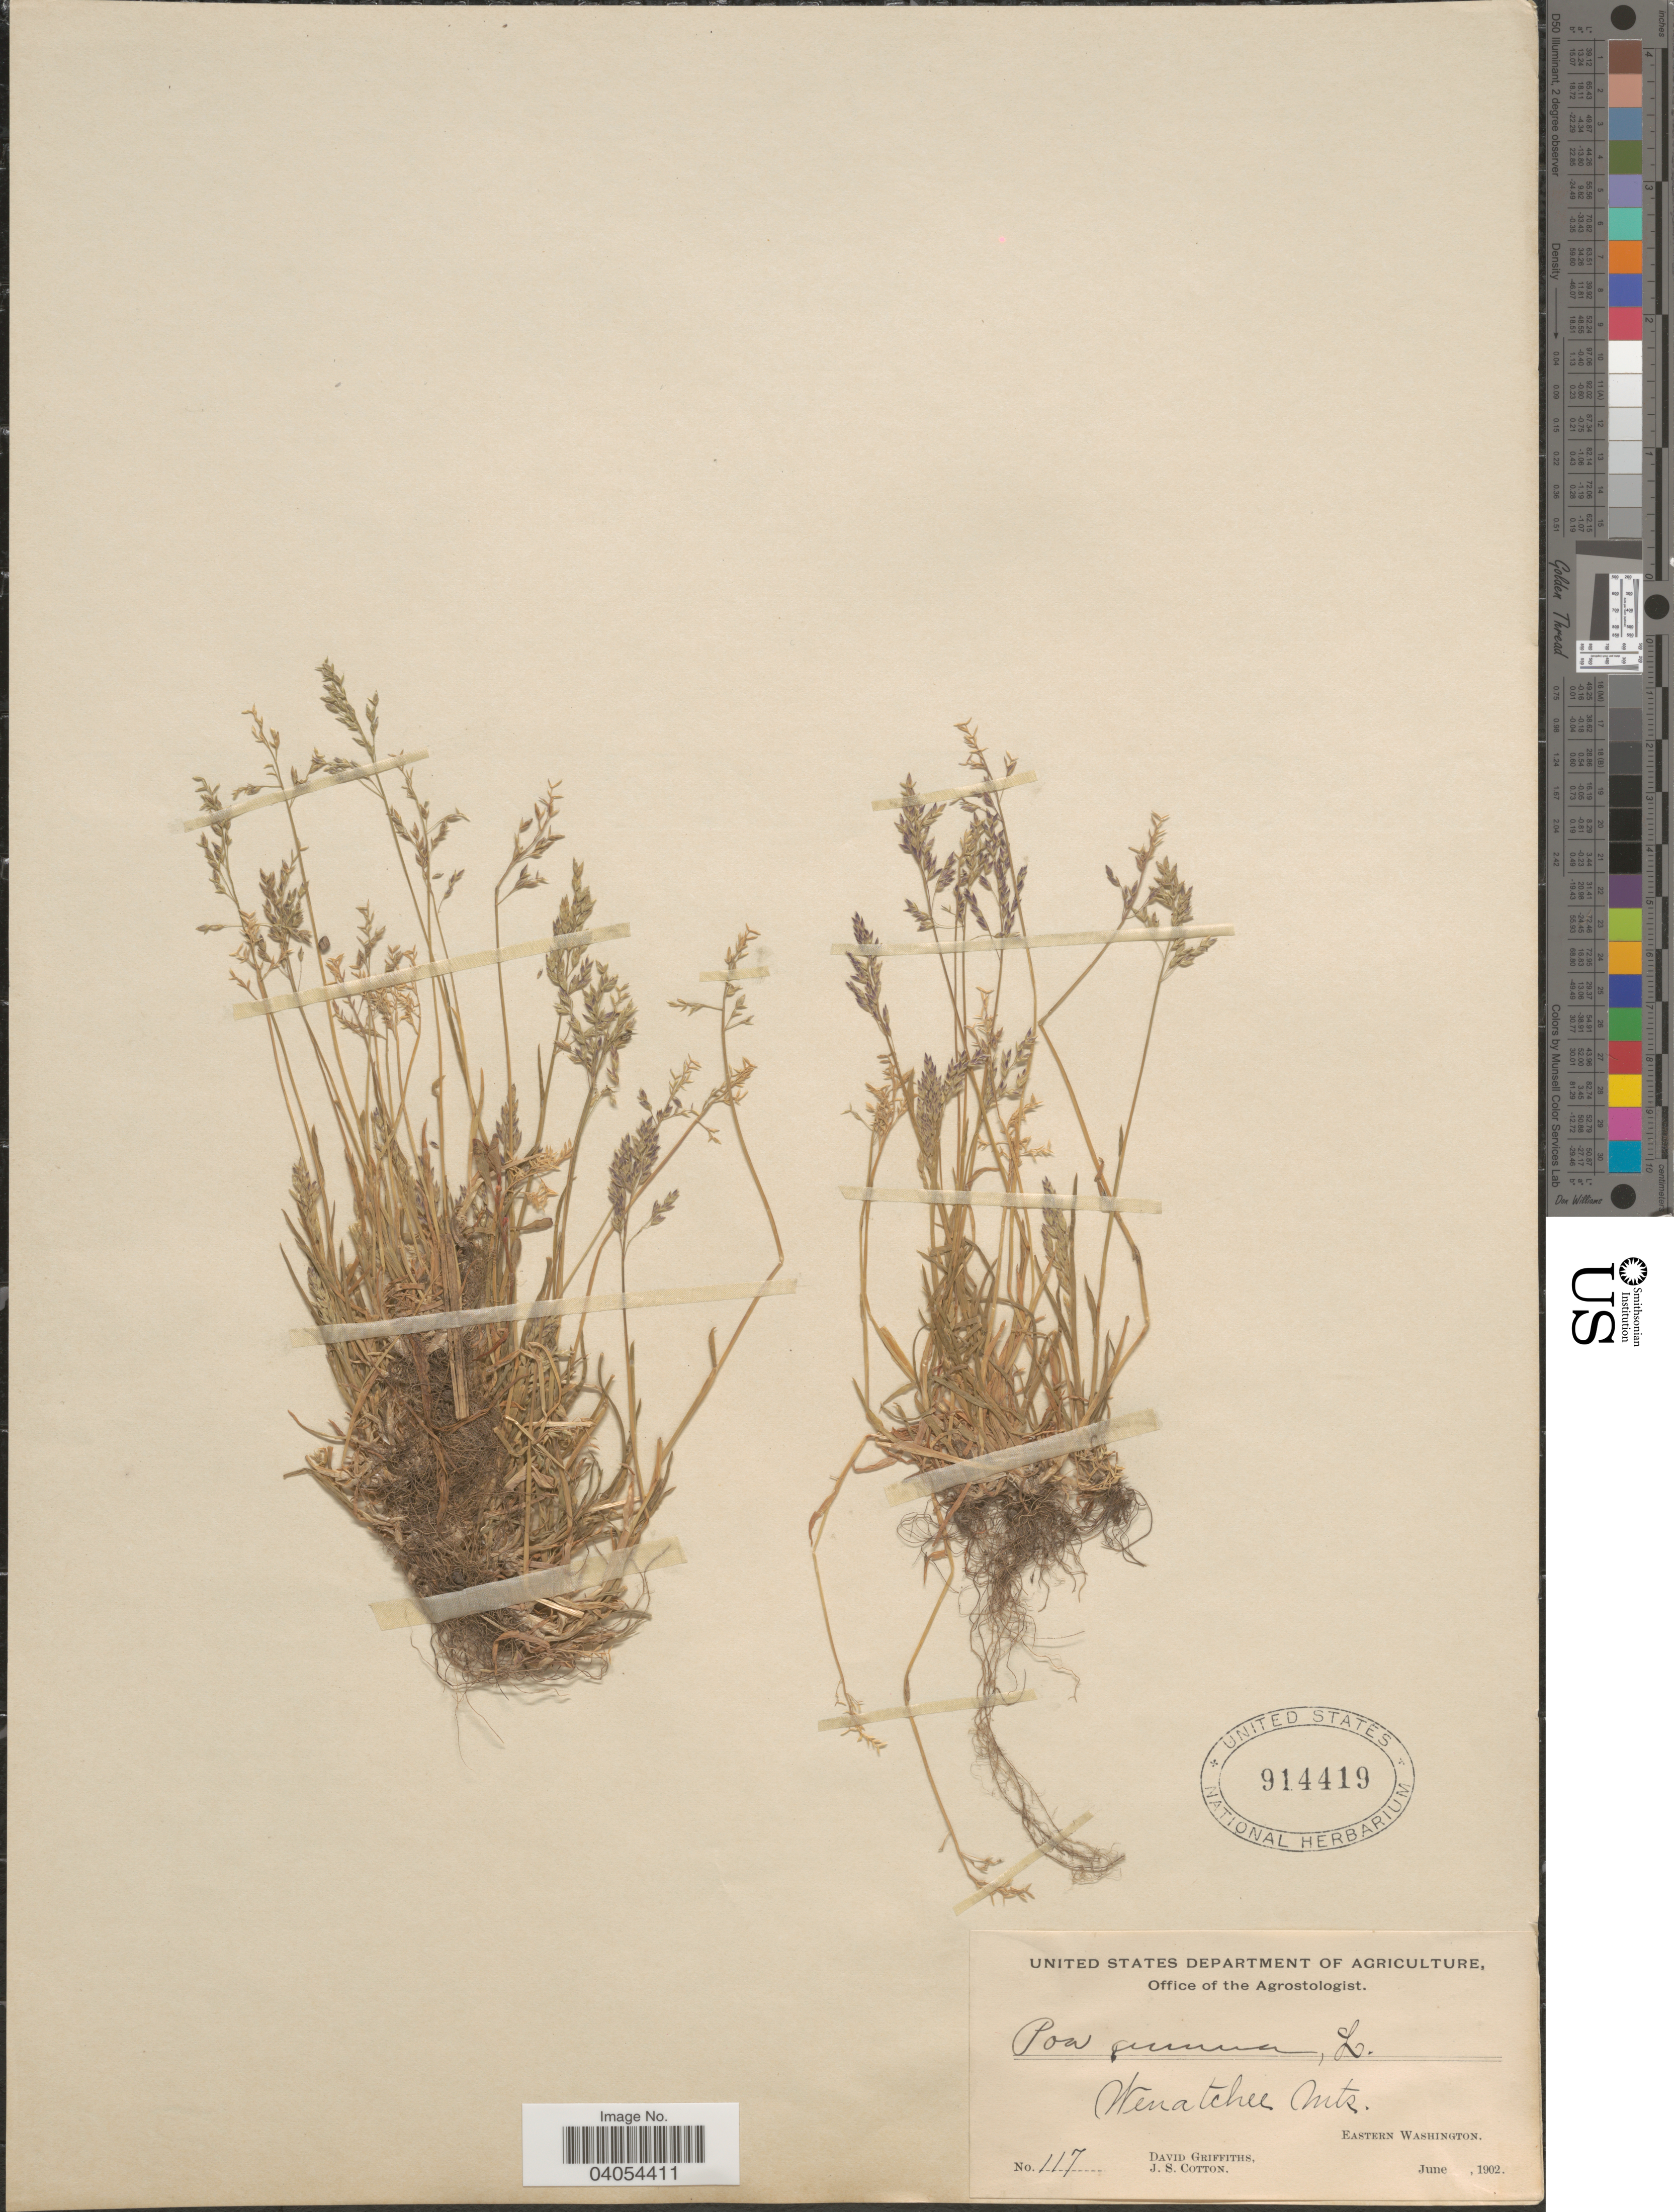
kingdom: Plantae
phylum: Tracheophyta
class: Liliopsida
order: Poales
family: Poaceae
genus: Poa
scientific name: Poa annua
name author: L.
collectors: D. Griffiths & J. S. Cotton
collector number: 117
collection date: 1902-06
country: United States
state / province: Washington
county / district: Chelan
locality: Wenatchee Mts. Eastern Washington.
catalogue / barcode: US 914419